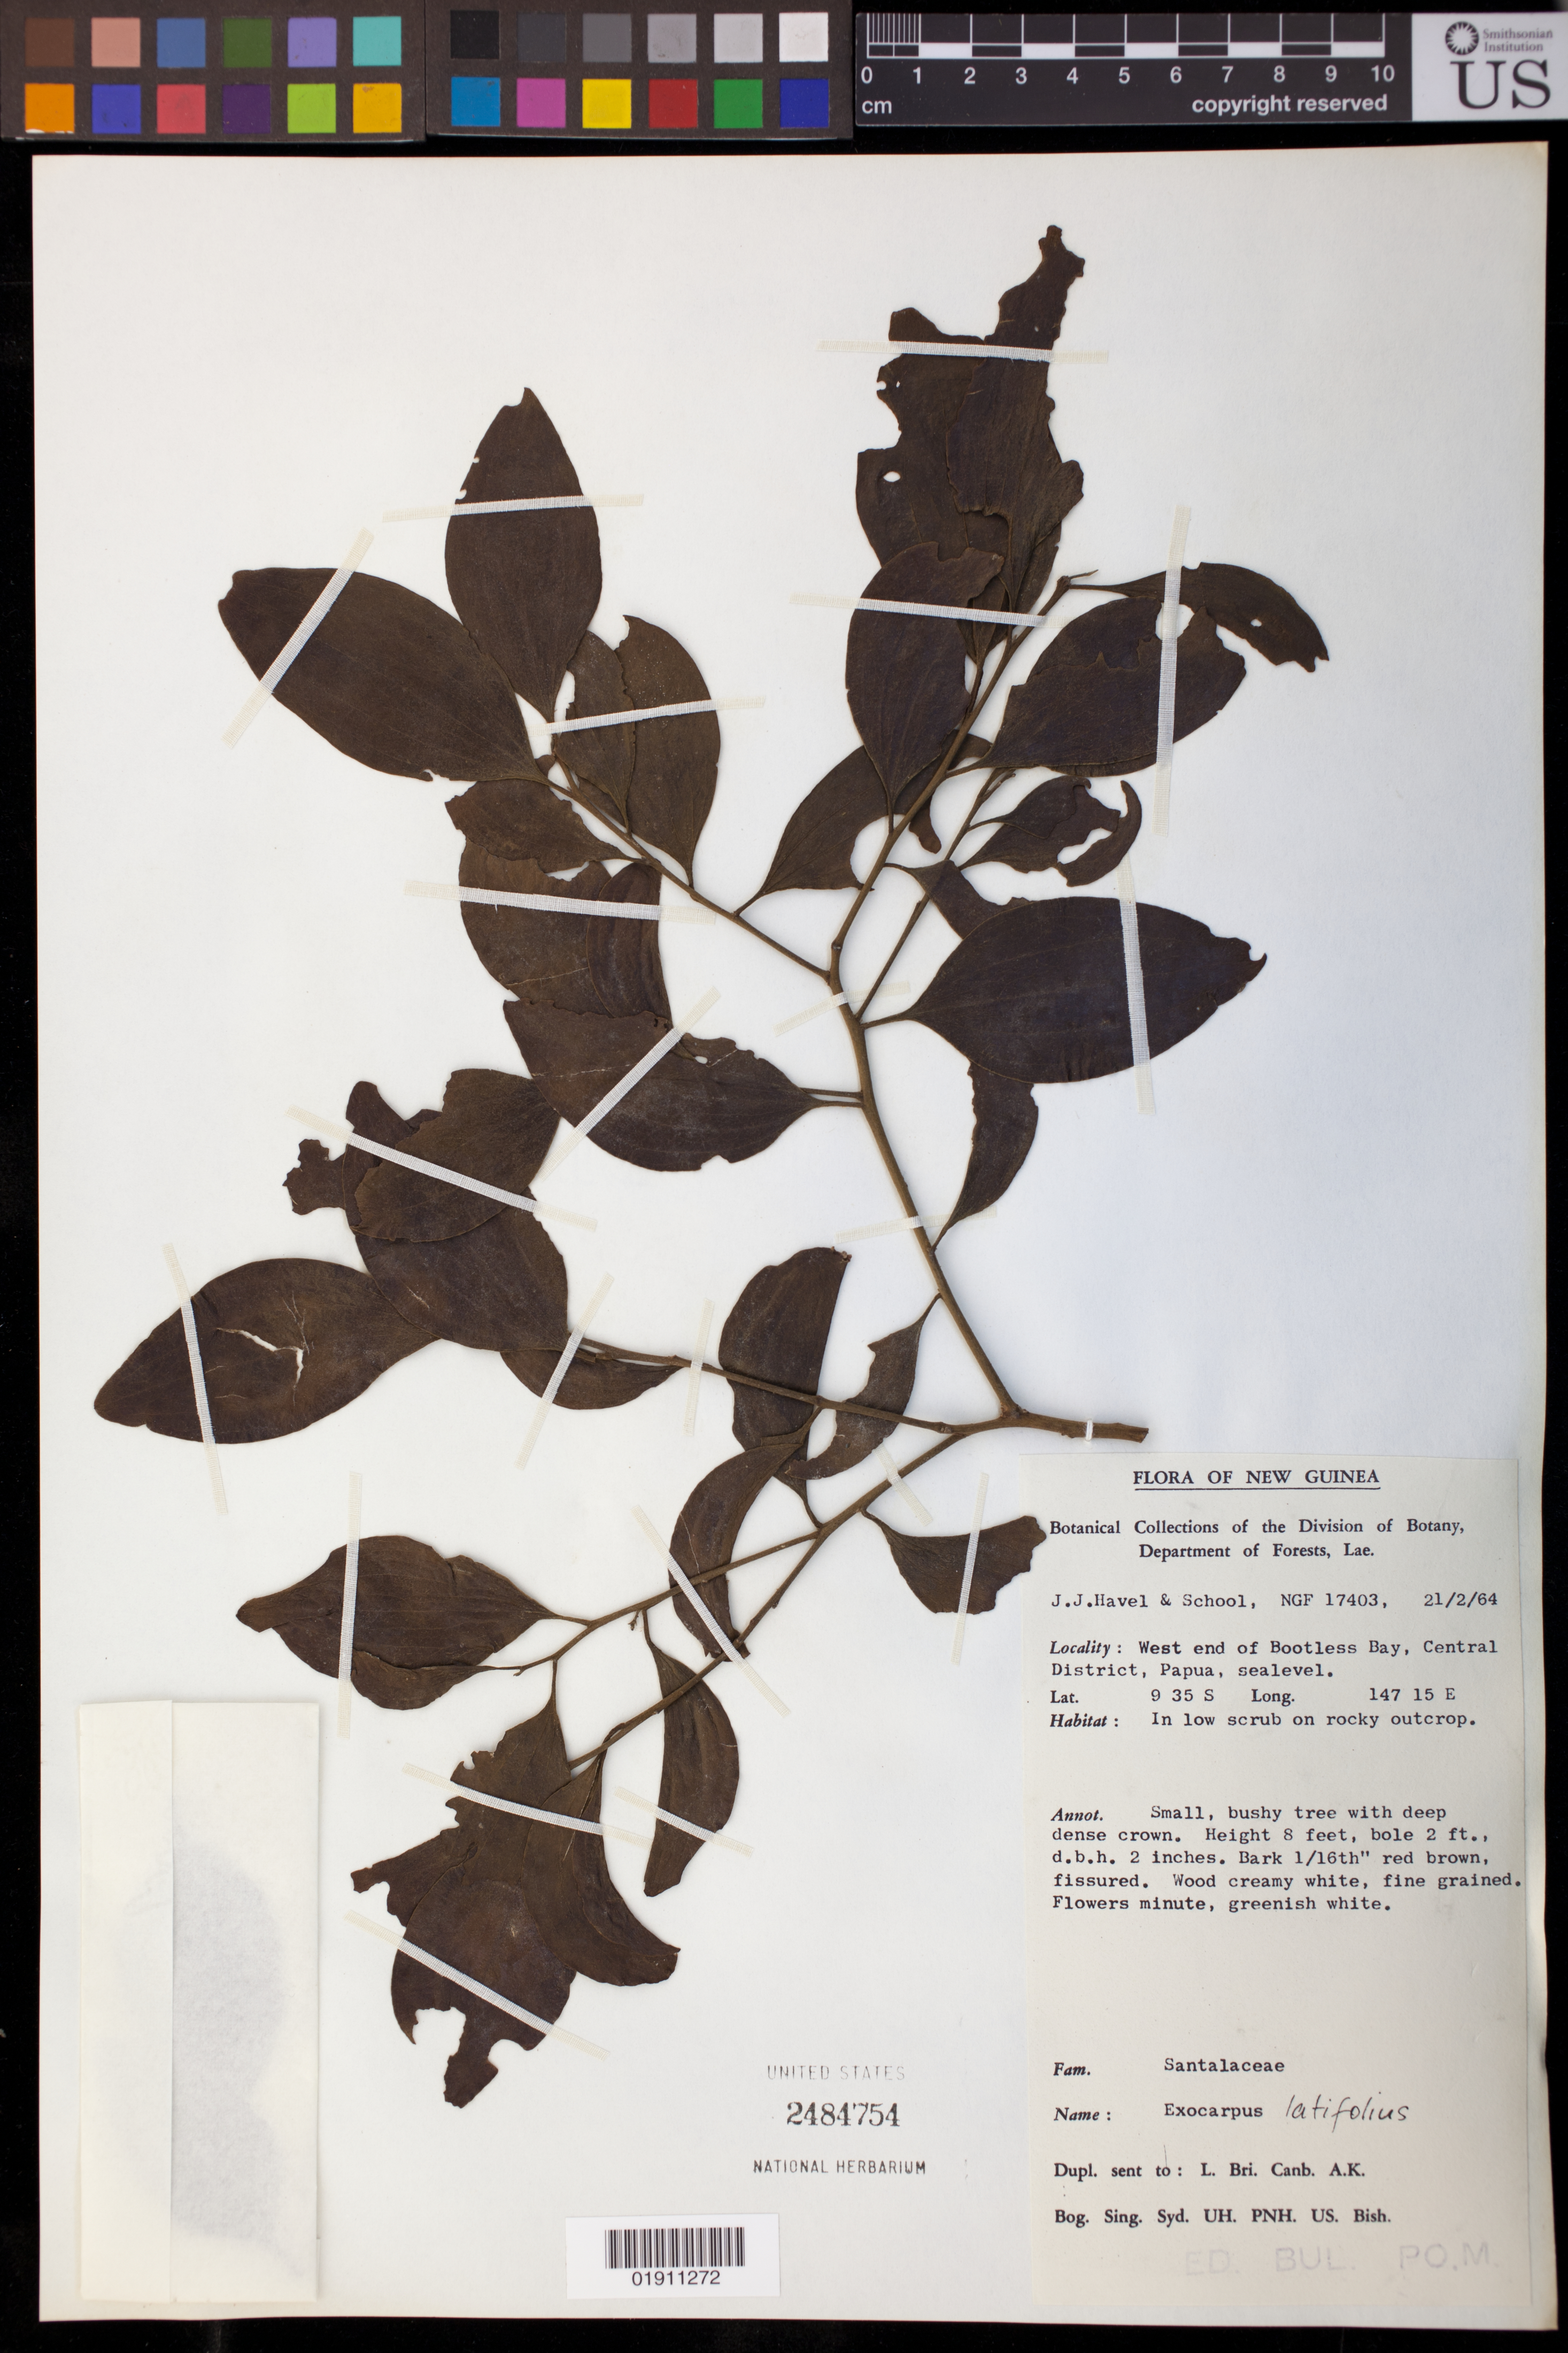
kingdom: Plantae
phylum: Tracheophyta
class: Magnoliopsida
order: Santalales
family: Santalaceae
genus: Exocarpos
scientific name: Exocarpos latifolius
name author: R. Br.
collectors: J. Havel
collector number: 17403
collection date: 1964-02-21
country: Papua New Guinea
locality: West end of Bootless Bay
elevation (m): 0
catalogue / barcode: US 2484754